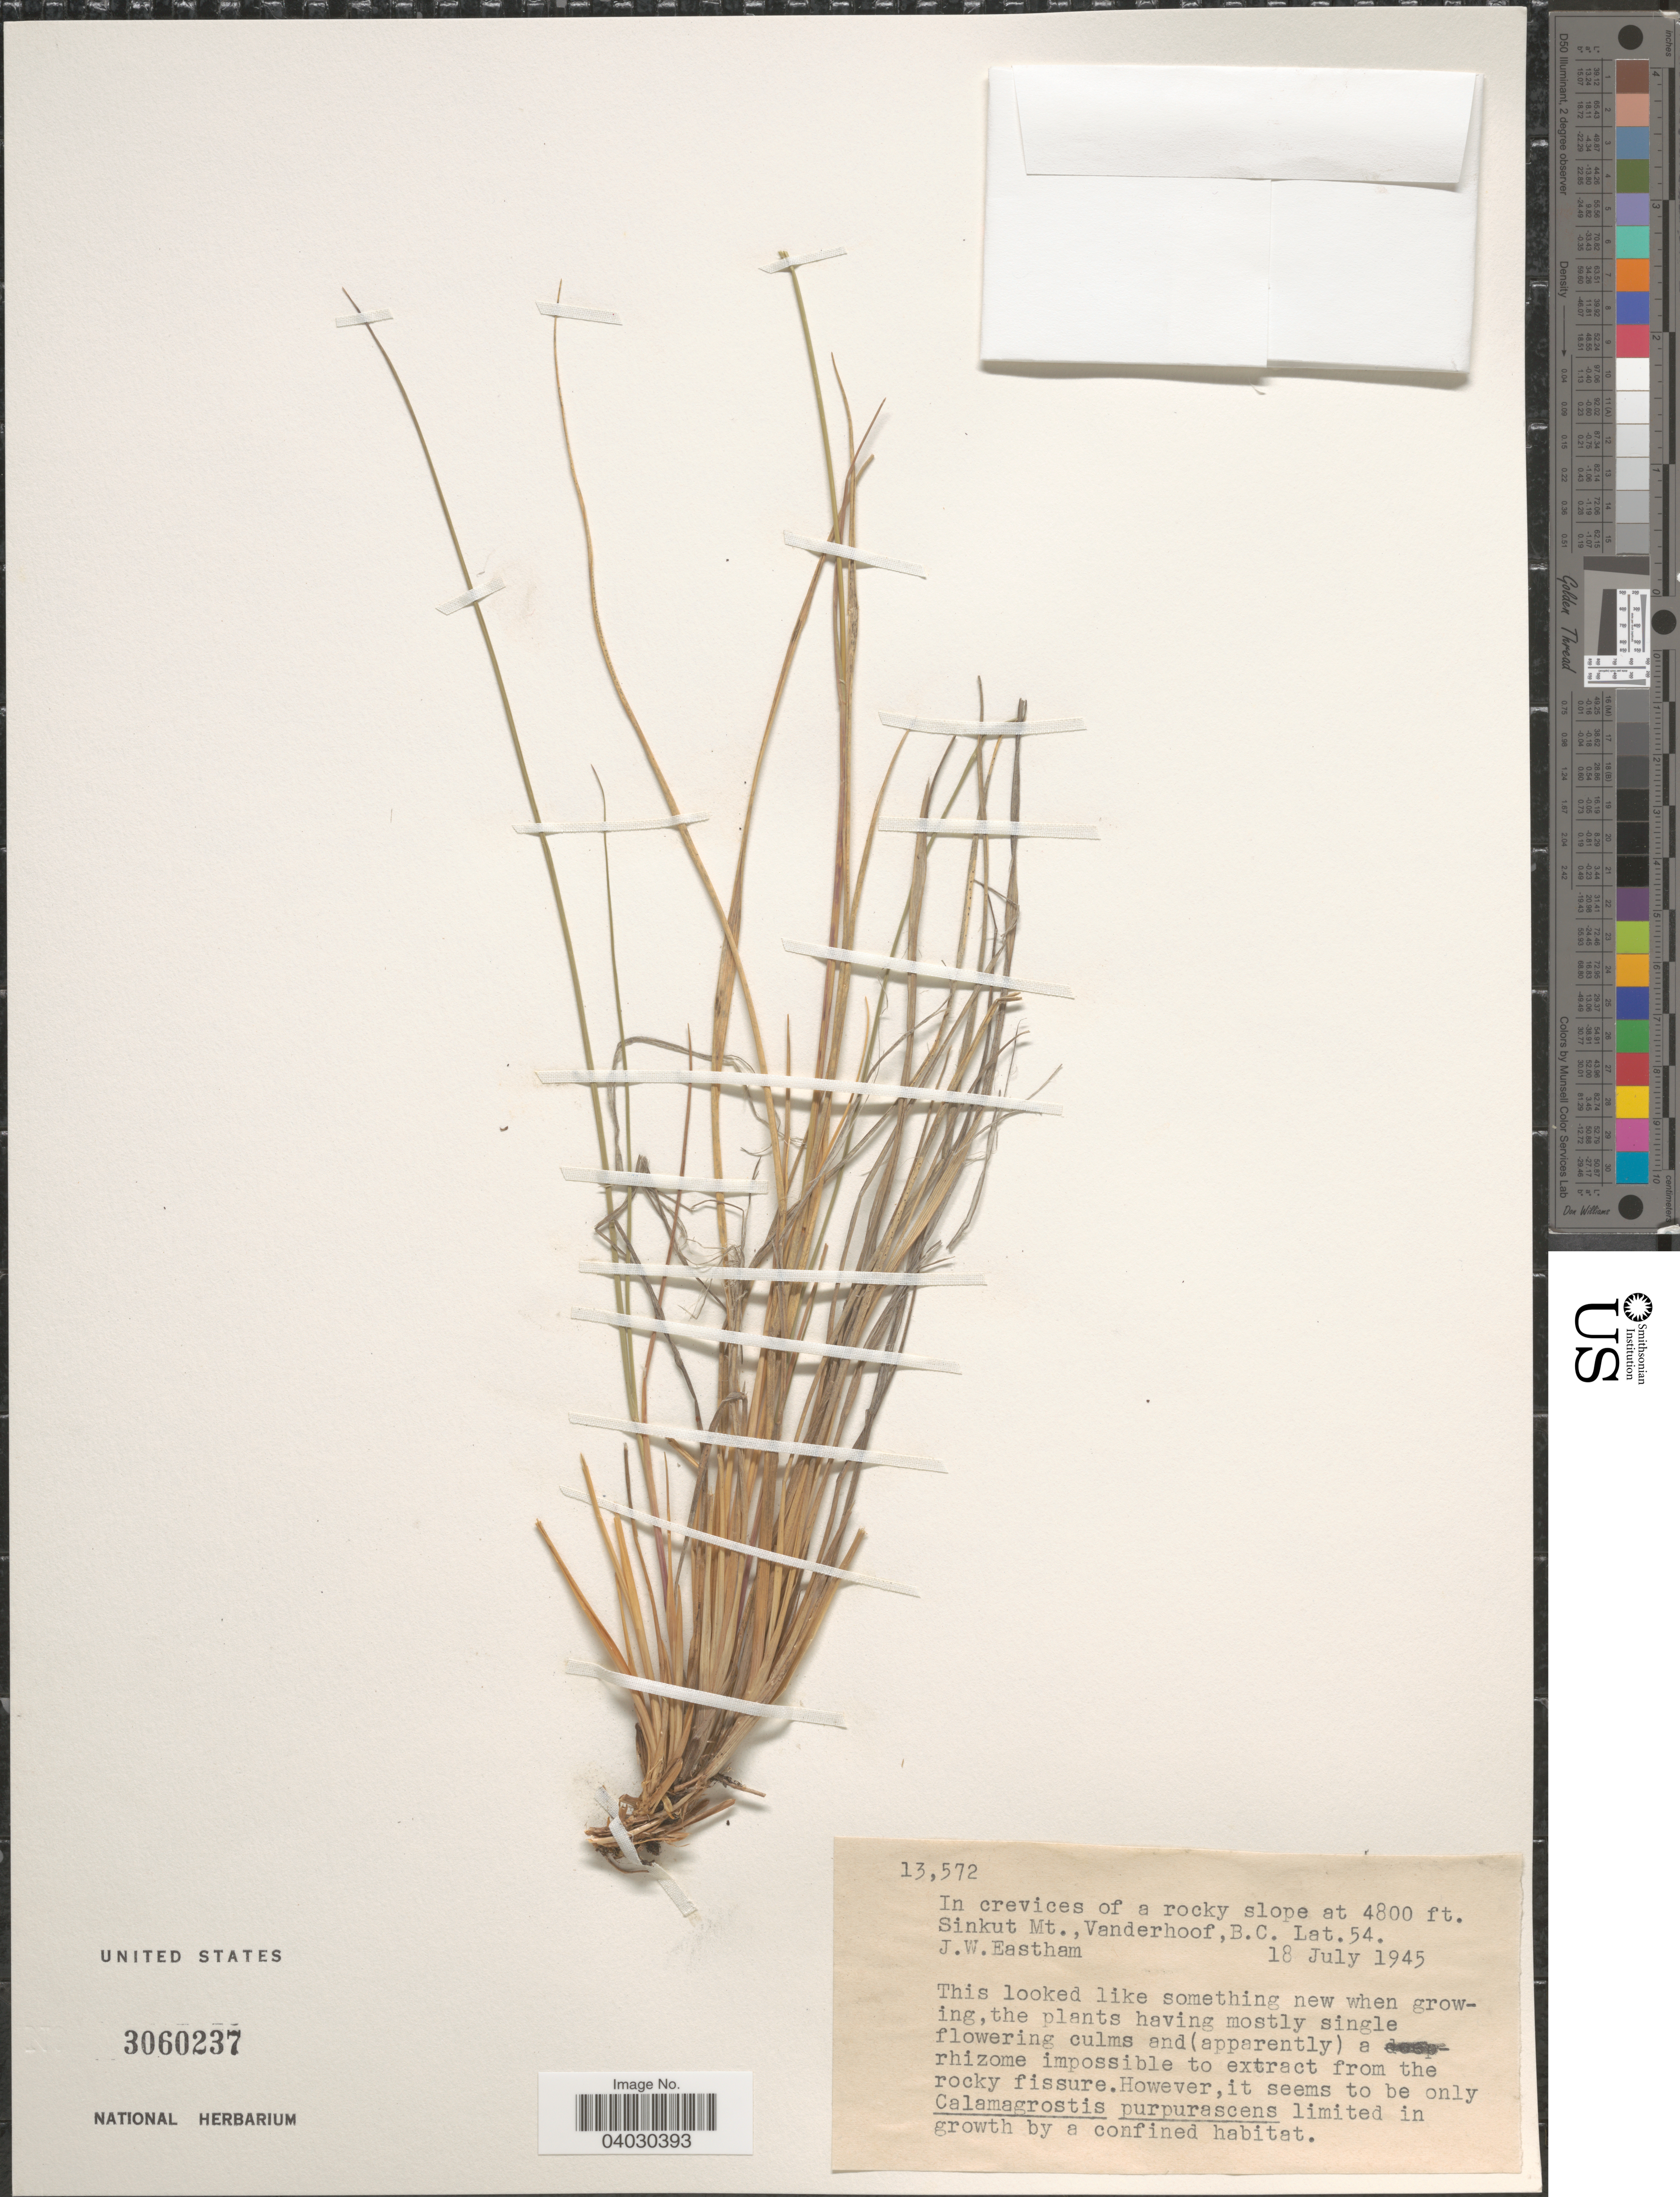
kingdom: Plantae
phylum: Tracheophyta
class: Liliopsida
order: Poales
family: Poaceae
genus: Calamagrostis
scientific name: Calamagrostis purpurascens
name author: R. Br.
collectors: J. Eastham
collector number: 13572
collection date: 1945-07-18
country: Canada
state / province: British Columbia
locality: Sinkut Mt., Vanderhoof, B. C.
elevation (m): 1463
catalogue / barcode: US 3060237